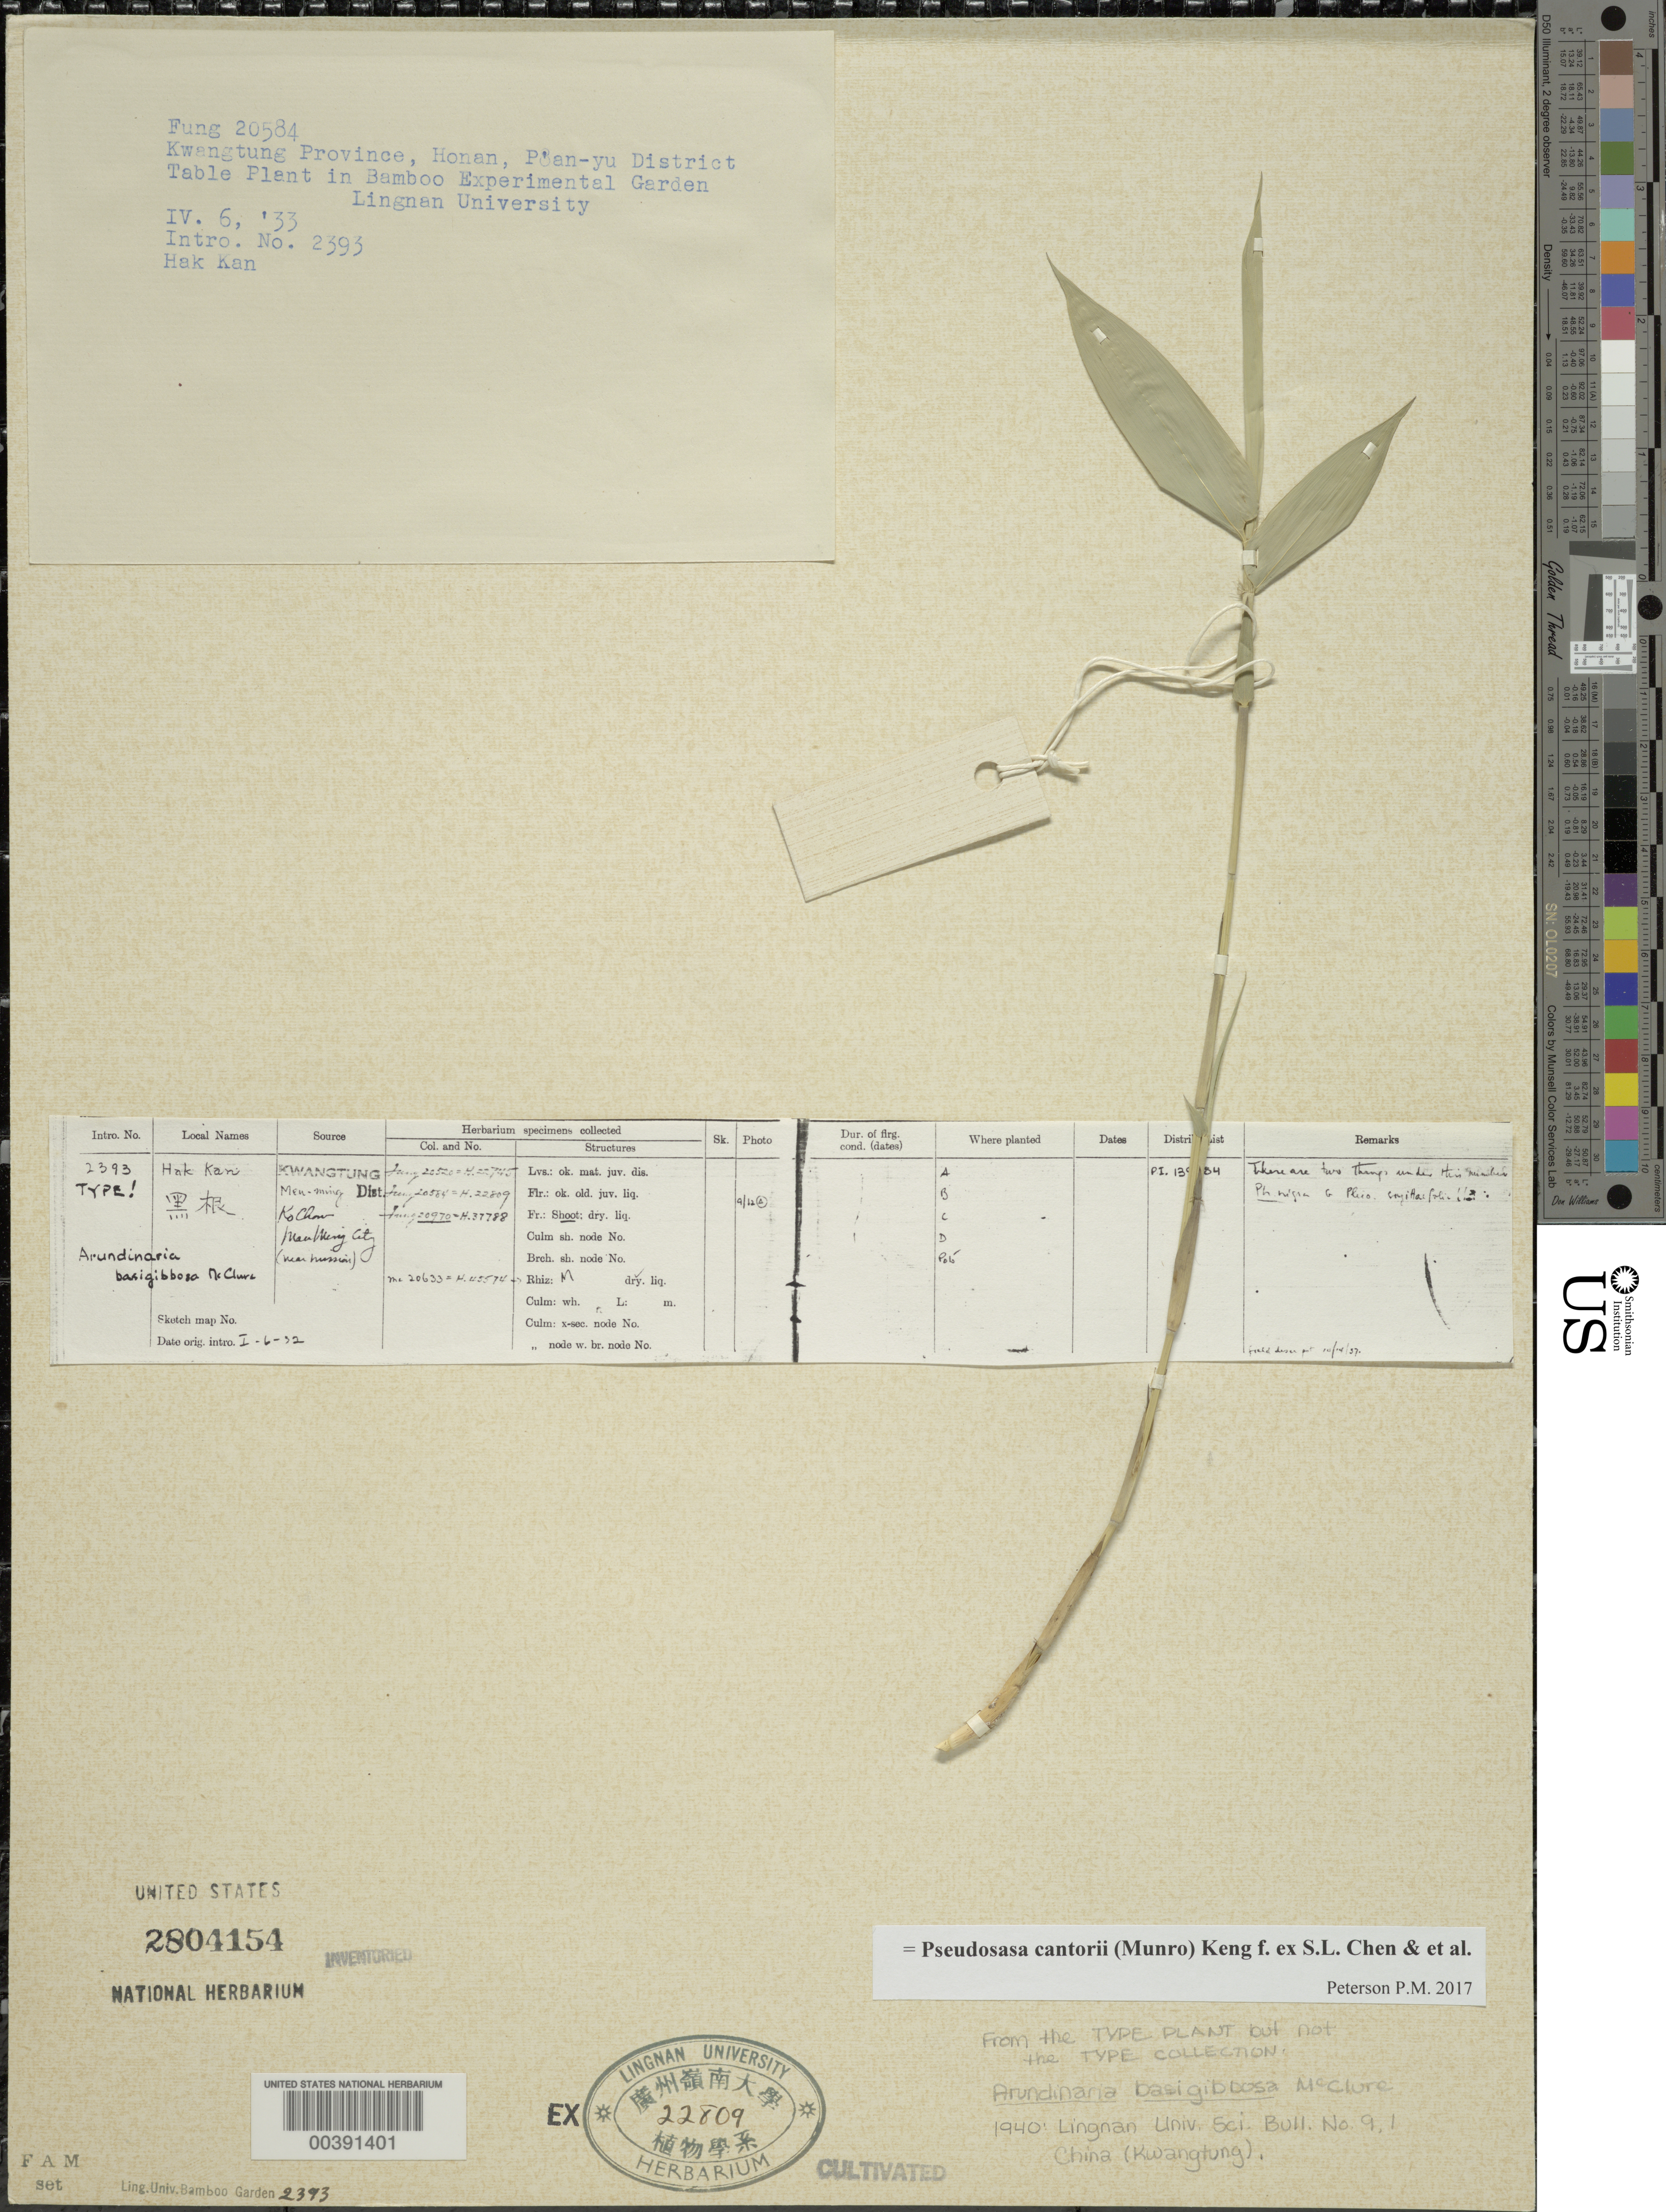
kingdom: Plantae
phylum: Tracheophyta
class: Liliopsida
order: Poales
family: Poaceae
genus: Pseudosasa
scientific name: Pseudosasa cantorii (Munro) Keng f. ex S.L. Chen et al.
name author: (Munro) Keng f. ex S.L. Chen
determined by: Poaceae Reorganization Project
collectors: H. L. Fung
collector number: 20584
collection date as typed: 06 Apr 1933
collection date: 1933-04-06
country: China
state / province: Guangdong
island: Honam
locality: Lingnan University Bamboo Garden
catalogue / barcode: US 2804154